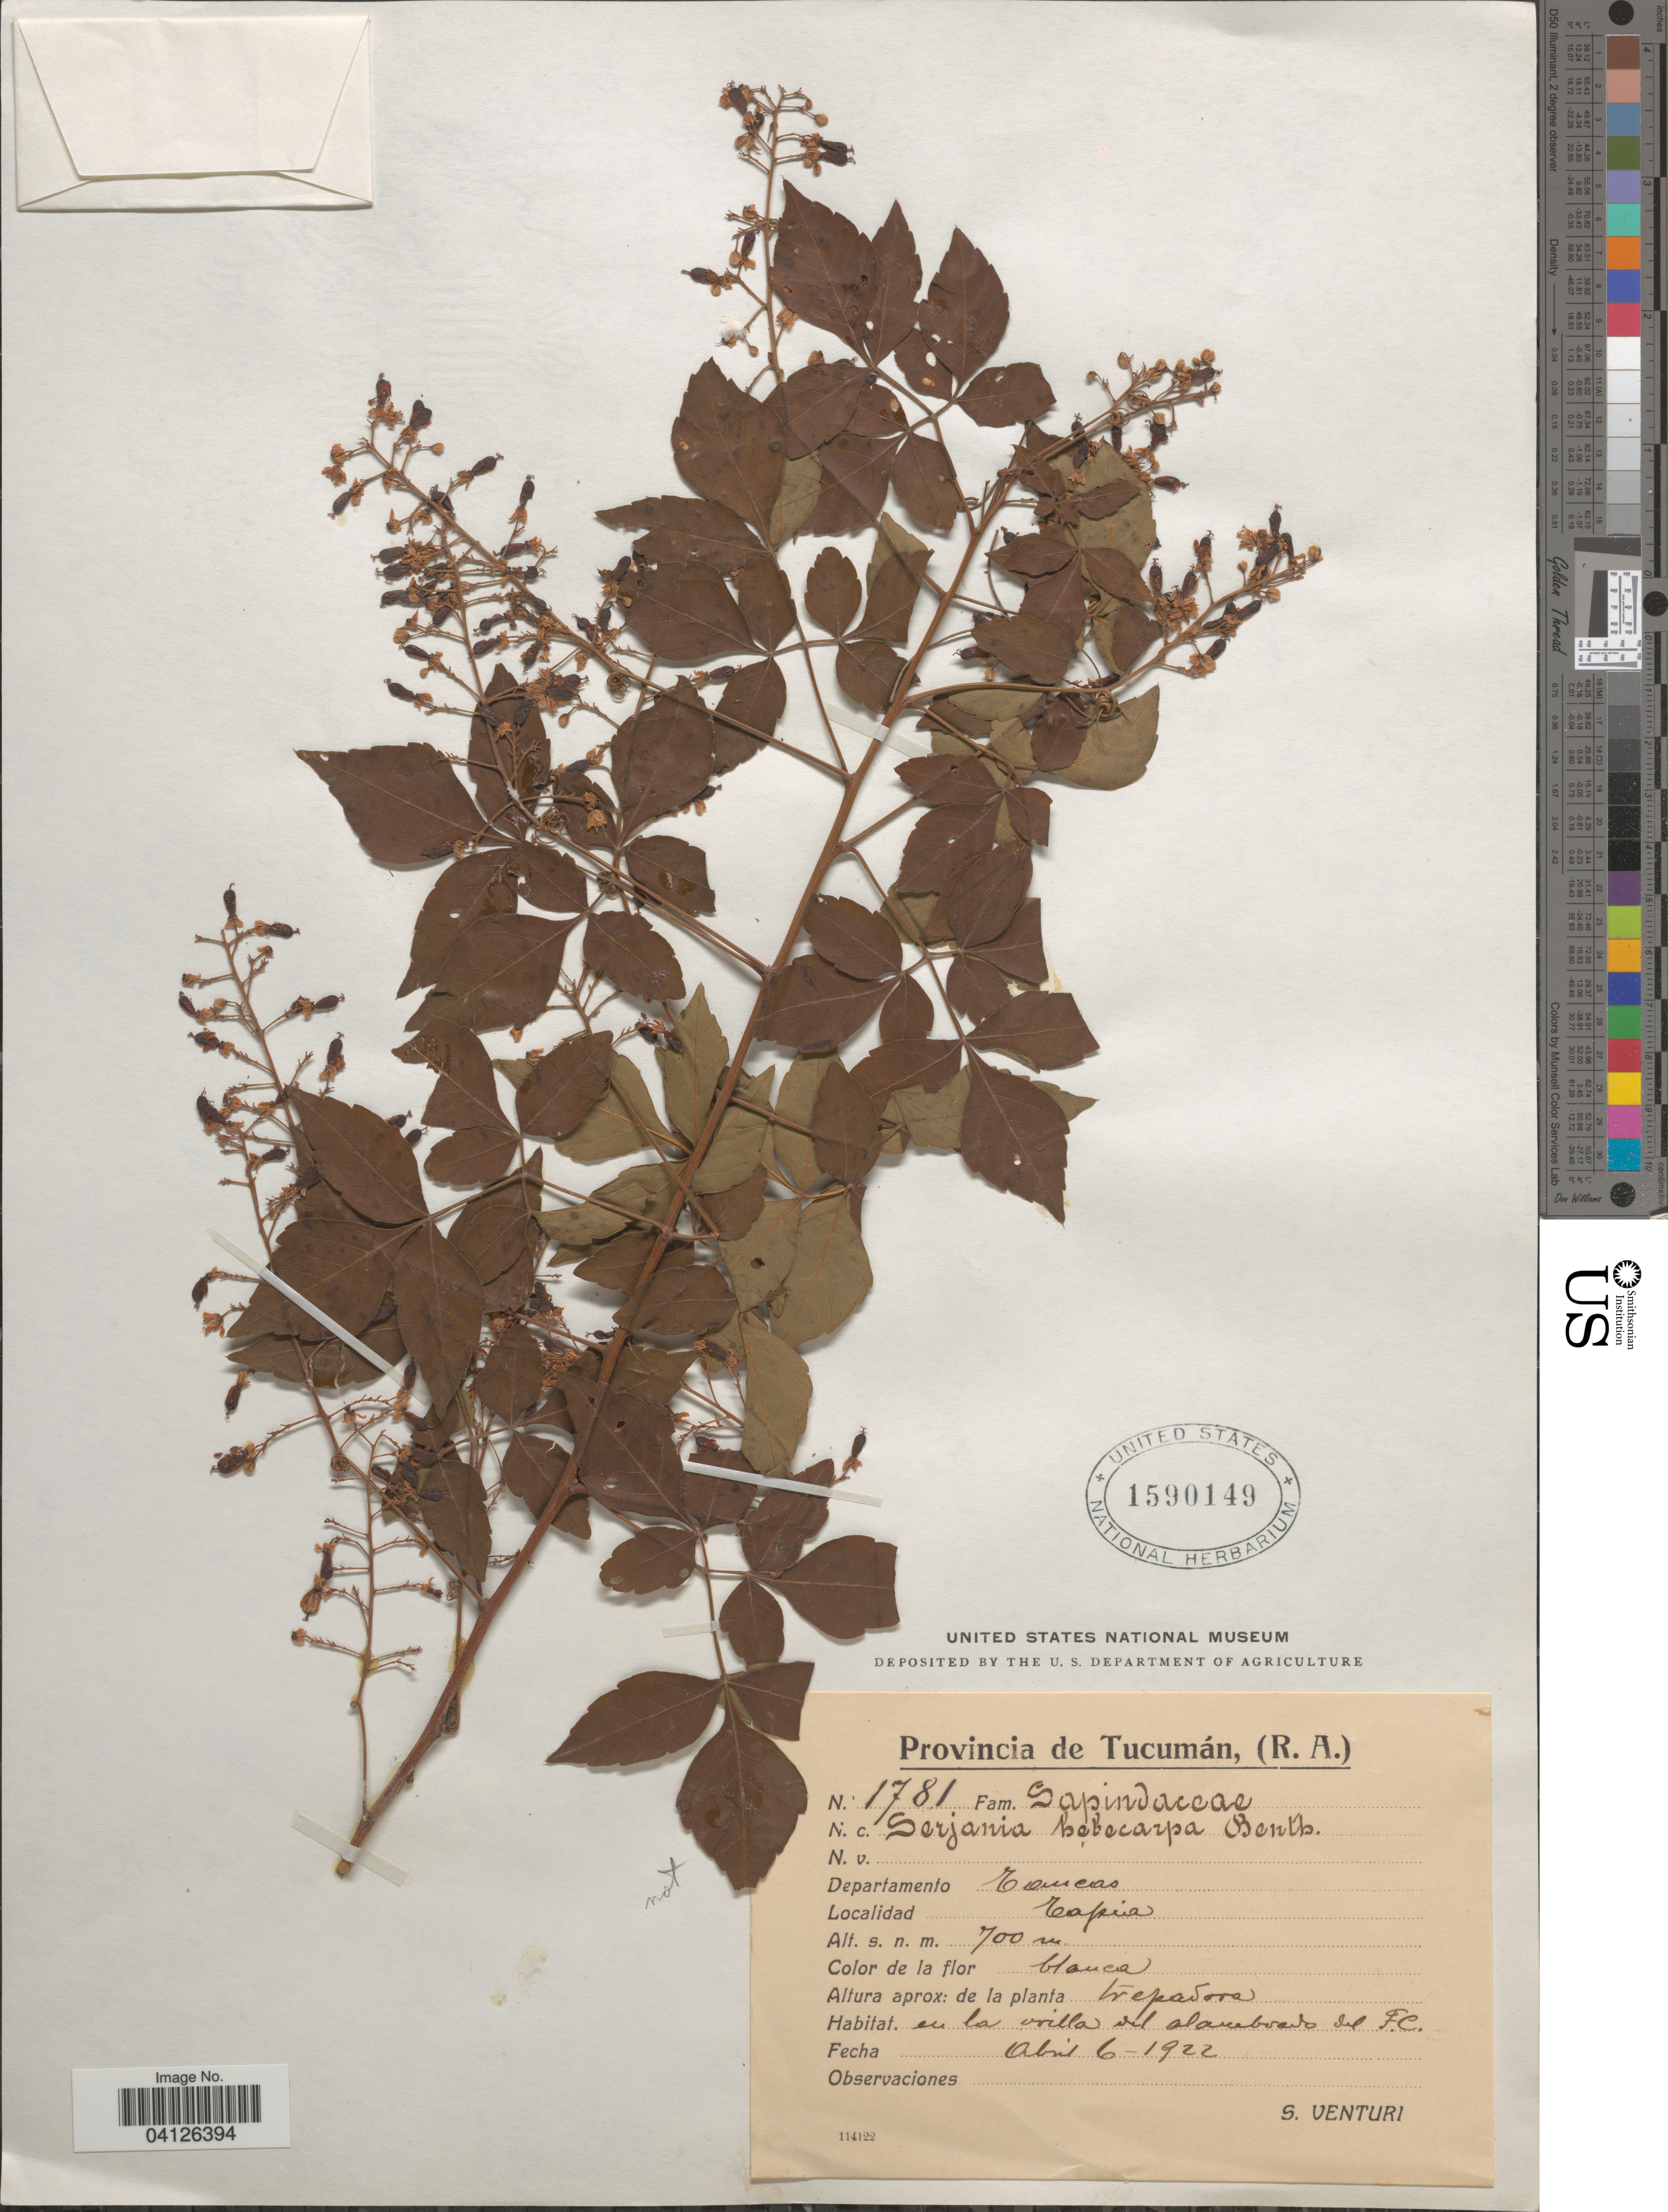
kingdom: Plantae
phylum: Tracheophyta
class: Magnoliopsida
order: Sapindales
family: Sapindaceae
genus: Serjania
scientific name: Serjania meridionalis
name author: Cambess.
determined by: Acevedo-Rodriguez, P., (US), Smithsonian Institution - National Museum of Natural History (UNITED STATES)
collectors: S. Venturi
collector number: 1781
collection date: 1922-04-06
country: Argentina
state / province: Tucuman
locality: Departamento Tancas. Tapia.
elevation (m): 700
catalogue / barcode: US 1590149